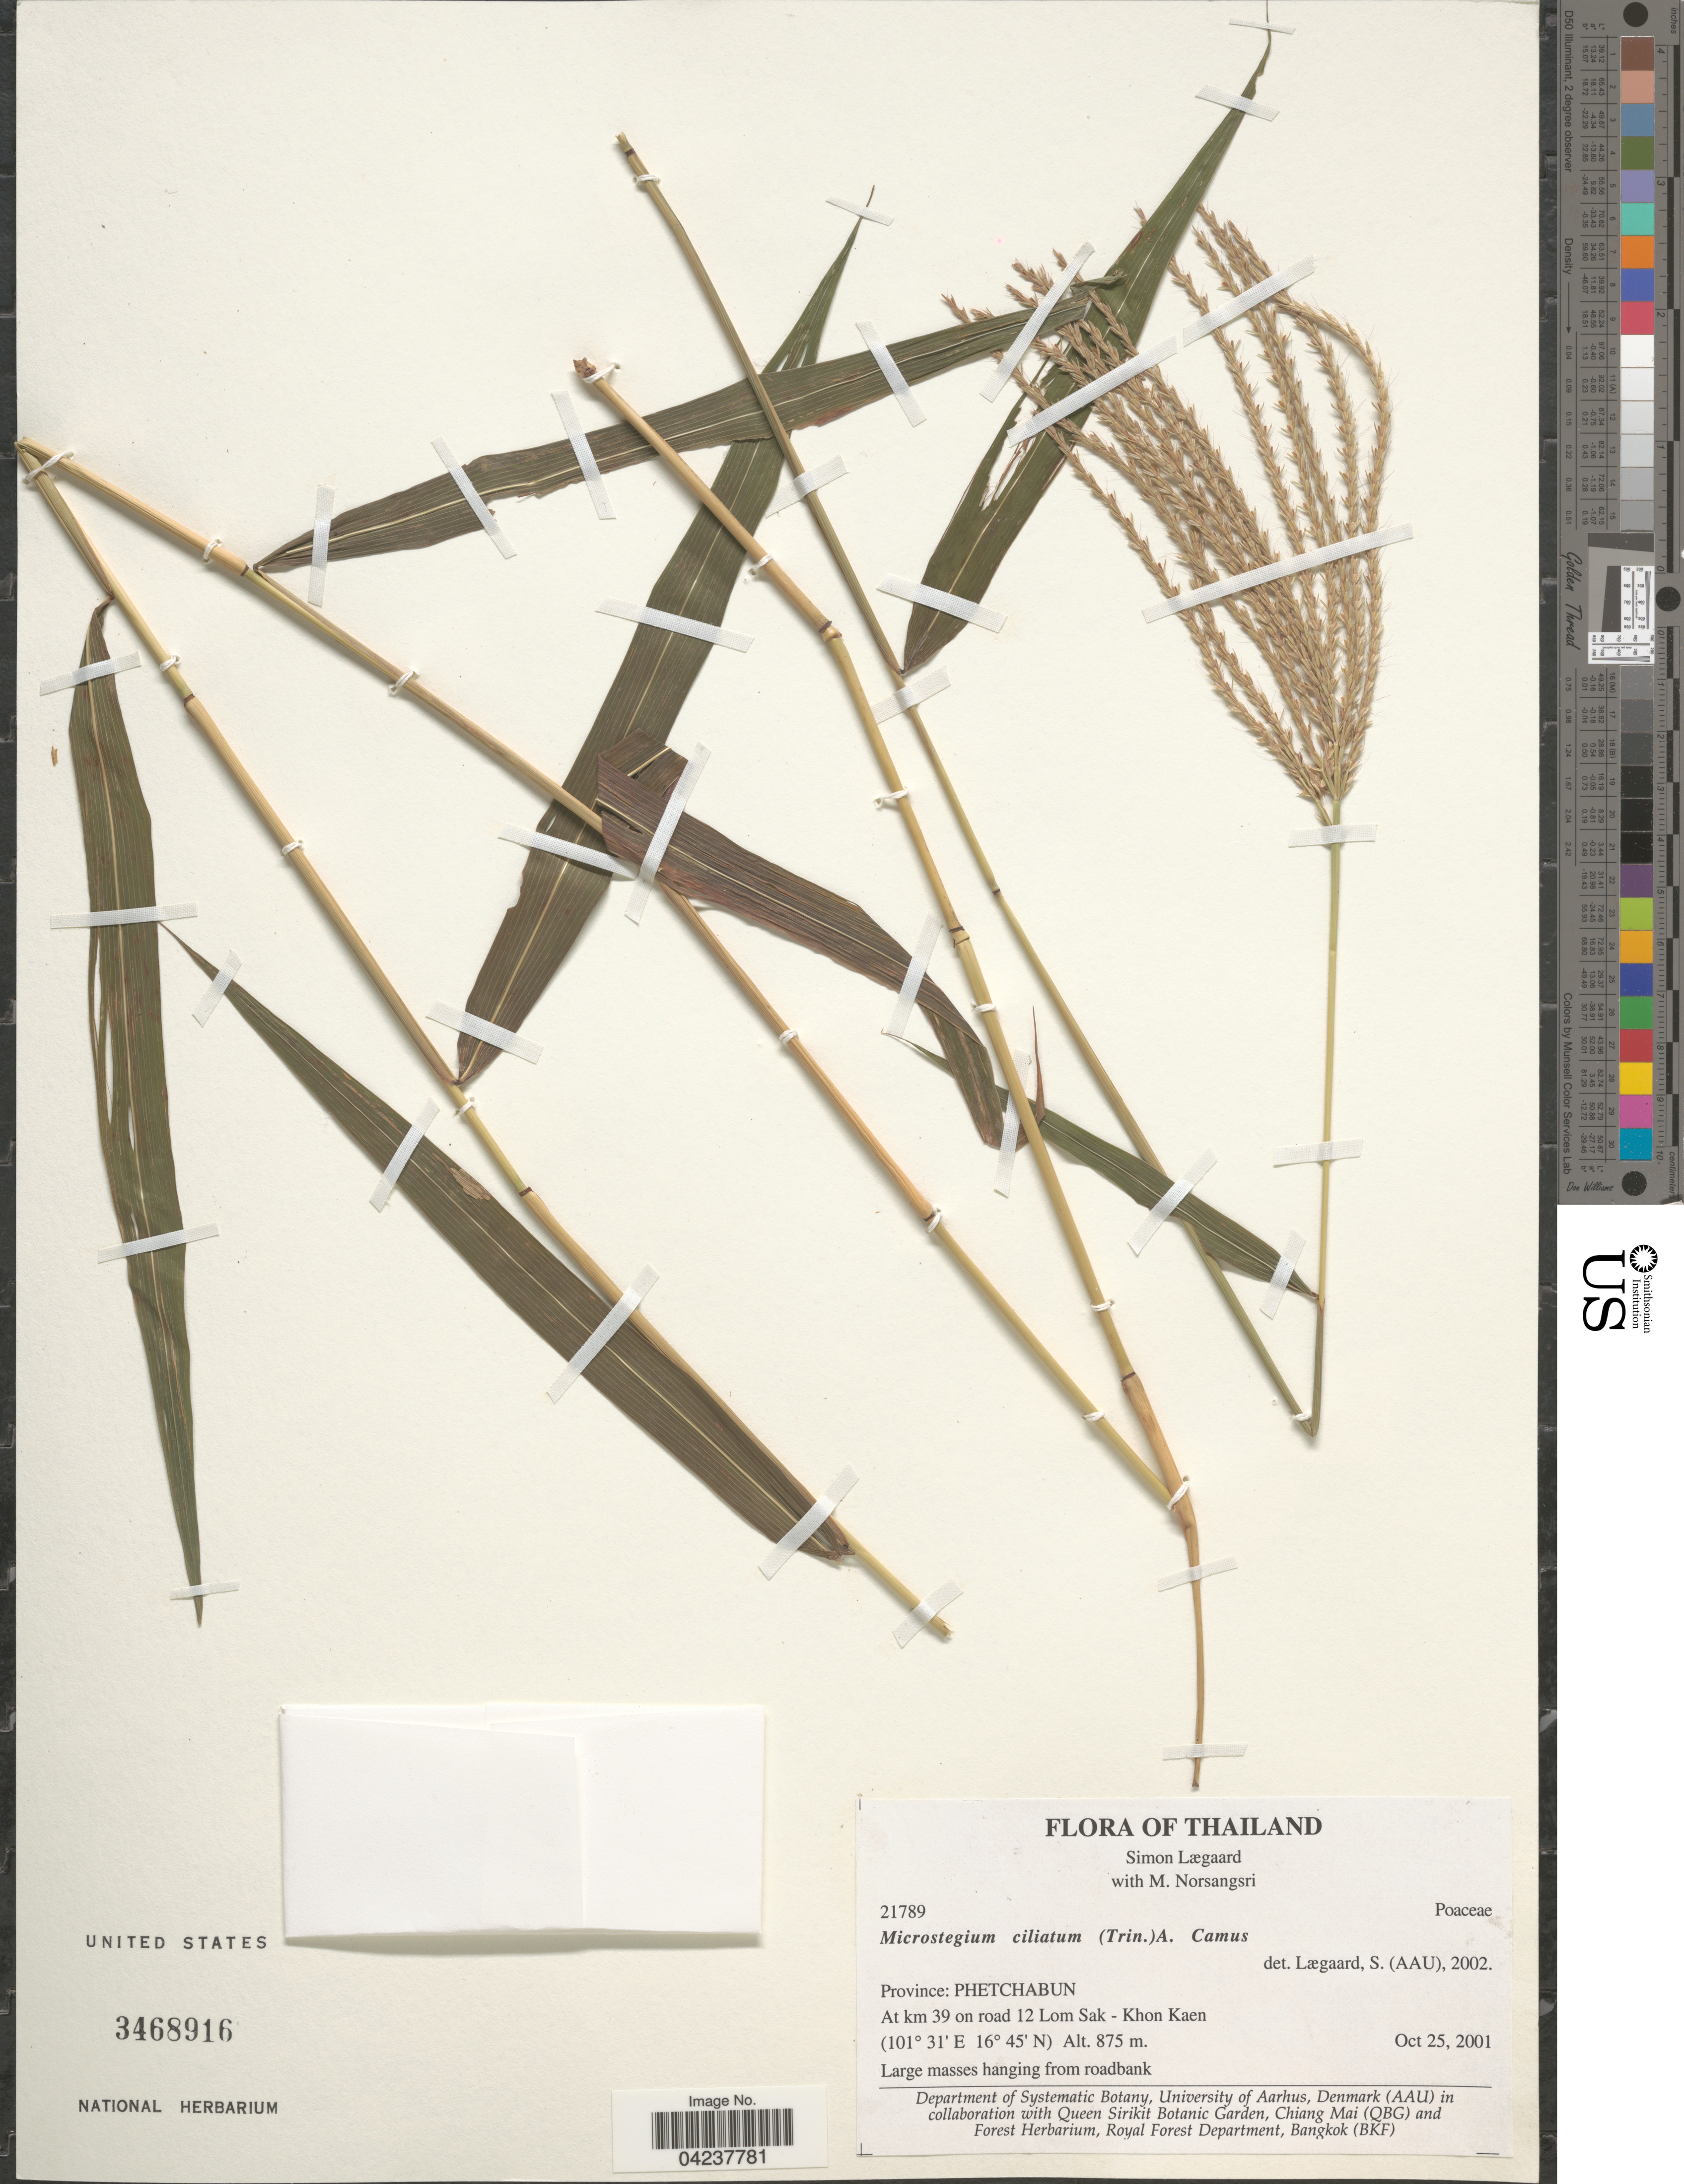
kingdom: Plantae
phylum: Tracheophyta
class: Liliopsida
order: Poales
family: Poaceae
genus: Microstegium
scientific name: Microstegium ciliatum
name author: (Trin.) A. Camus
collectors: S. Lægaard & M. Norsangsri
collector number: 21789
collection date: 2001-10-25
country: Thailand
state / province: Phetchabun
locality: At km 39 on road 12 Lom Sak - Khon Kaen.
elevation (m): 875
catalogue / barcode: US 3468916